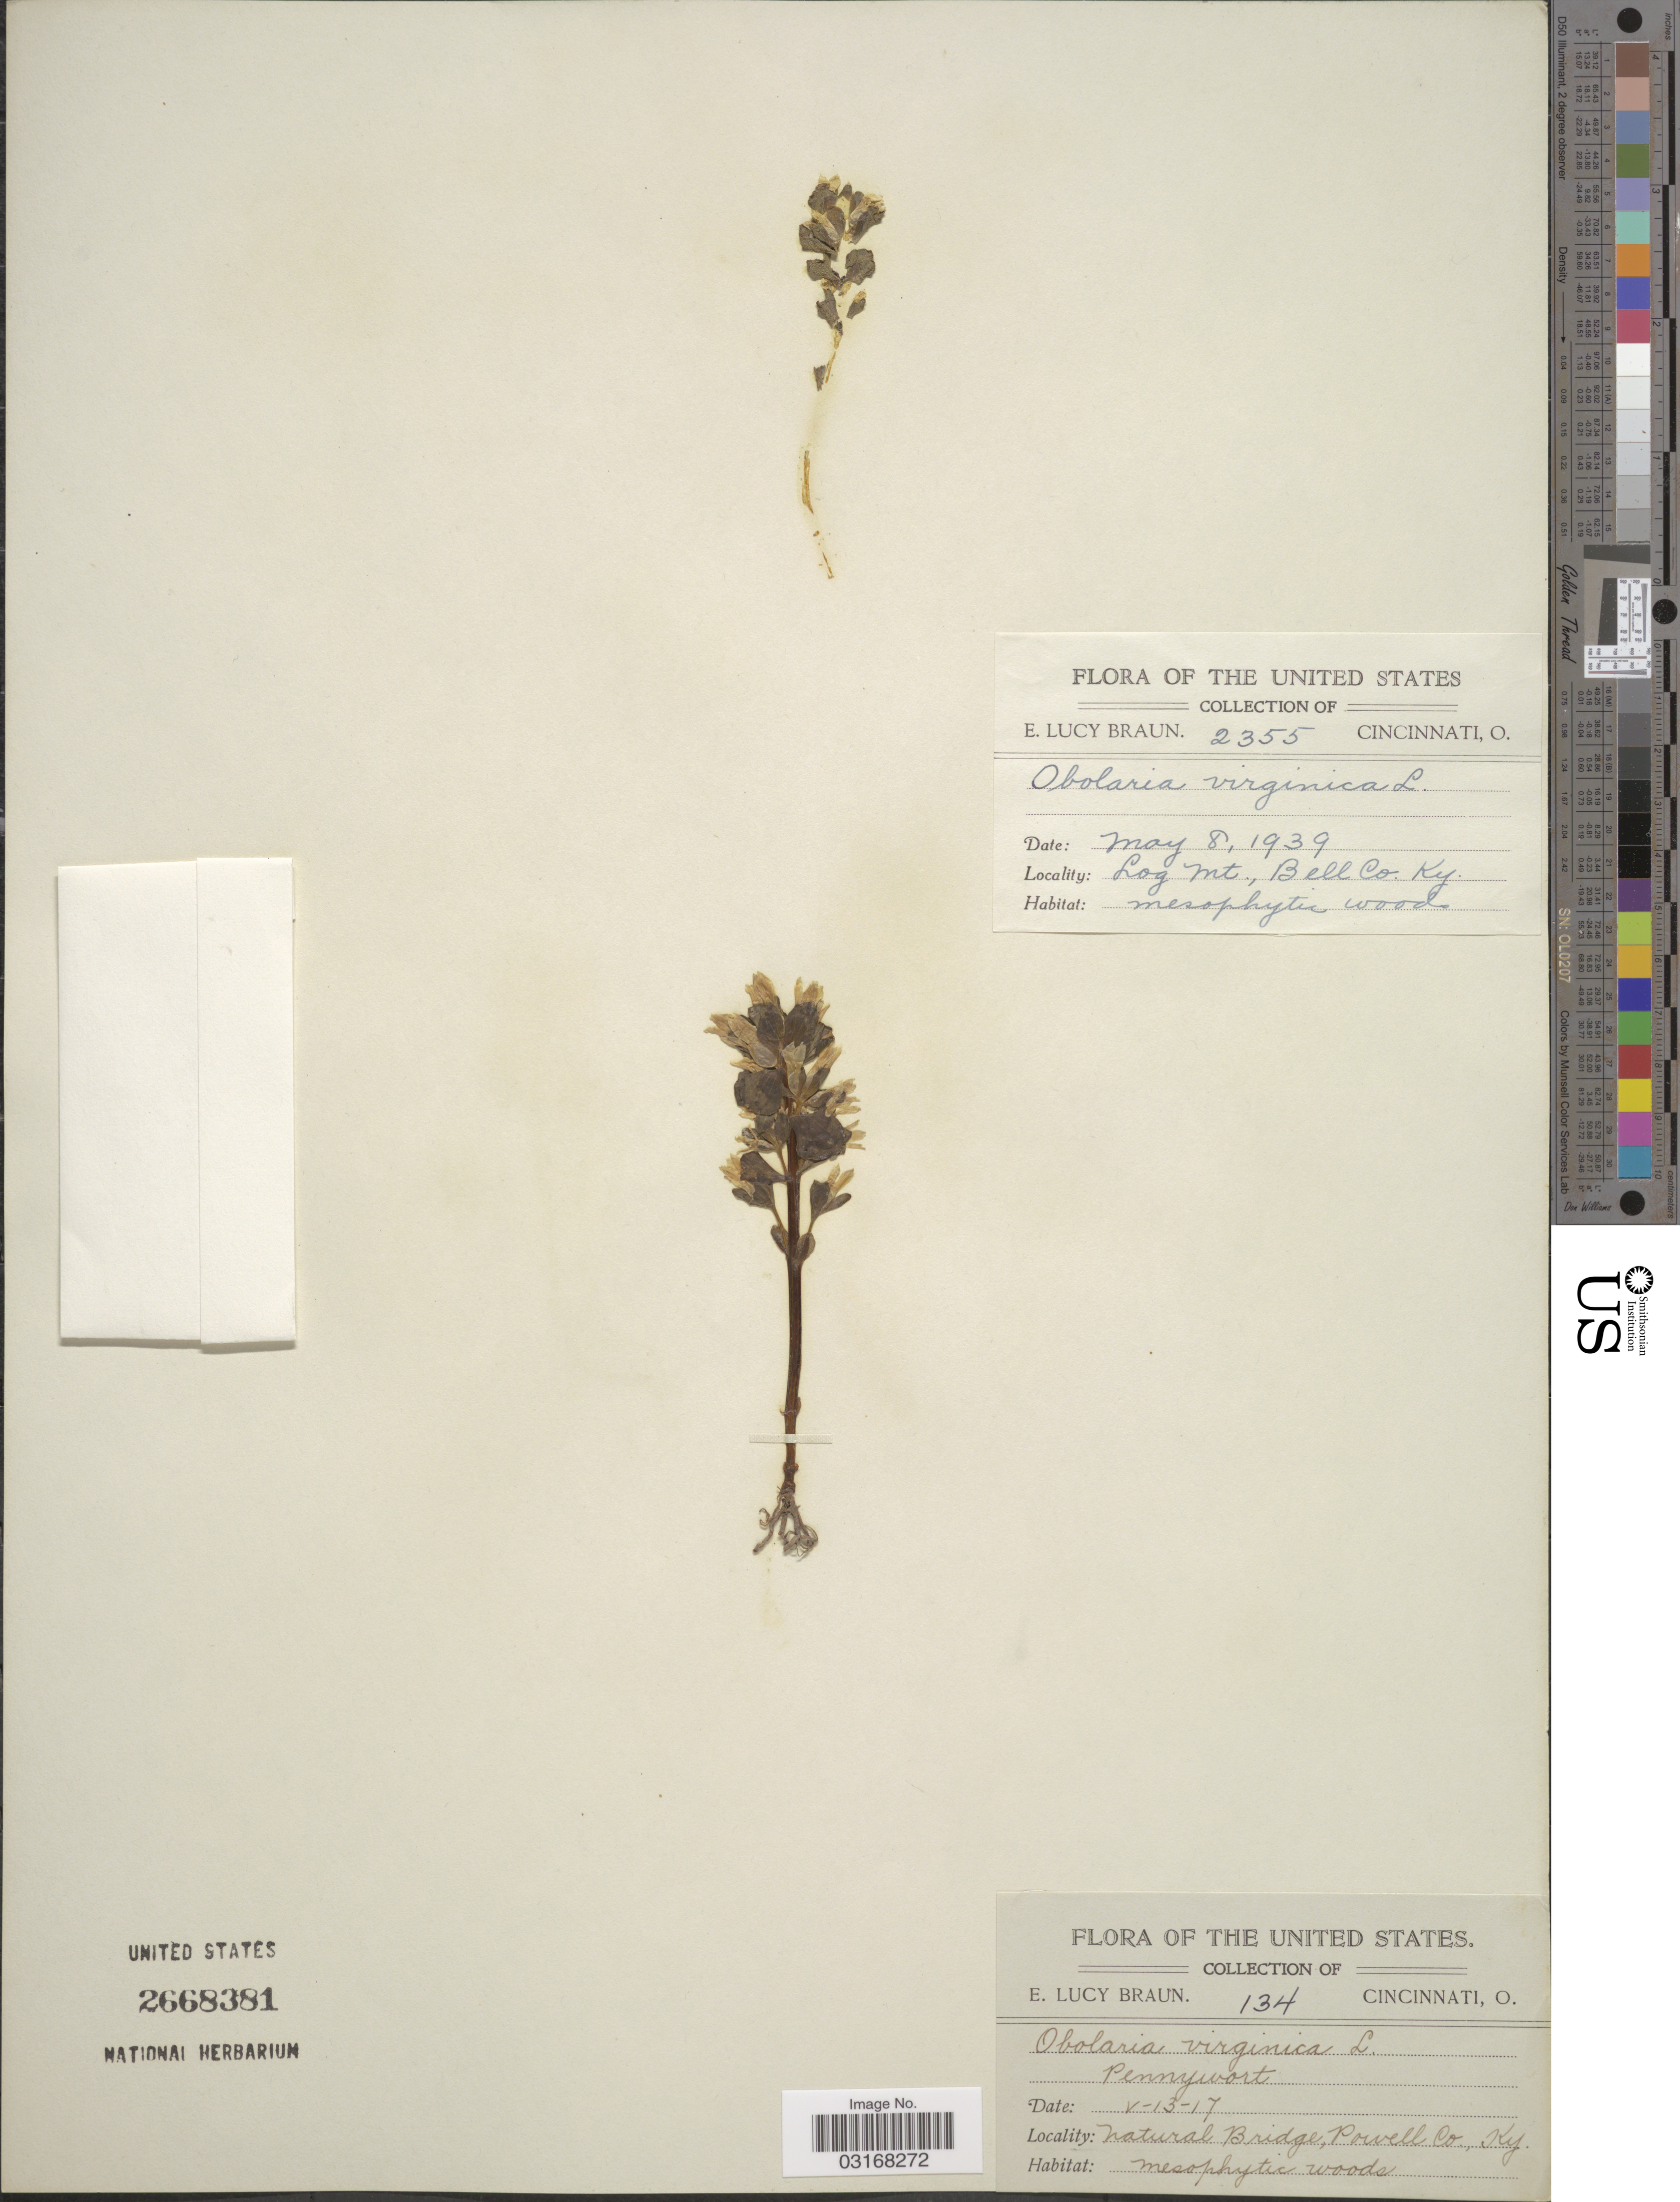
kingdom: Plantae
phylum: Tracheophyta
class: Magnoliopsida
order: Gentianales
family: Gentianaceae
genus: Obolaria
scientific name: Obolaria virginica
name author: L.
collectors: E. Braun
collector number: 2355/134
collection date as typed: Transcribed d/m/y: 13/5/17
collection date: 1939-05-08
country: United States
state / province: Kentucky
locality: Log Mt., Bell Co. Ky. Natural Bridge, Powell Co., Ky.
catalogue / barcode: US 2668381